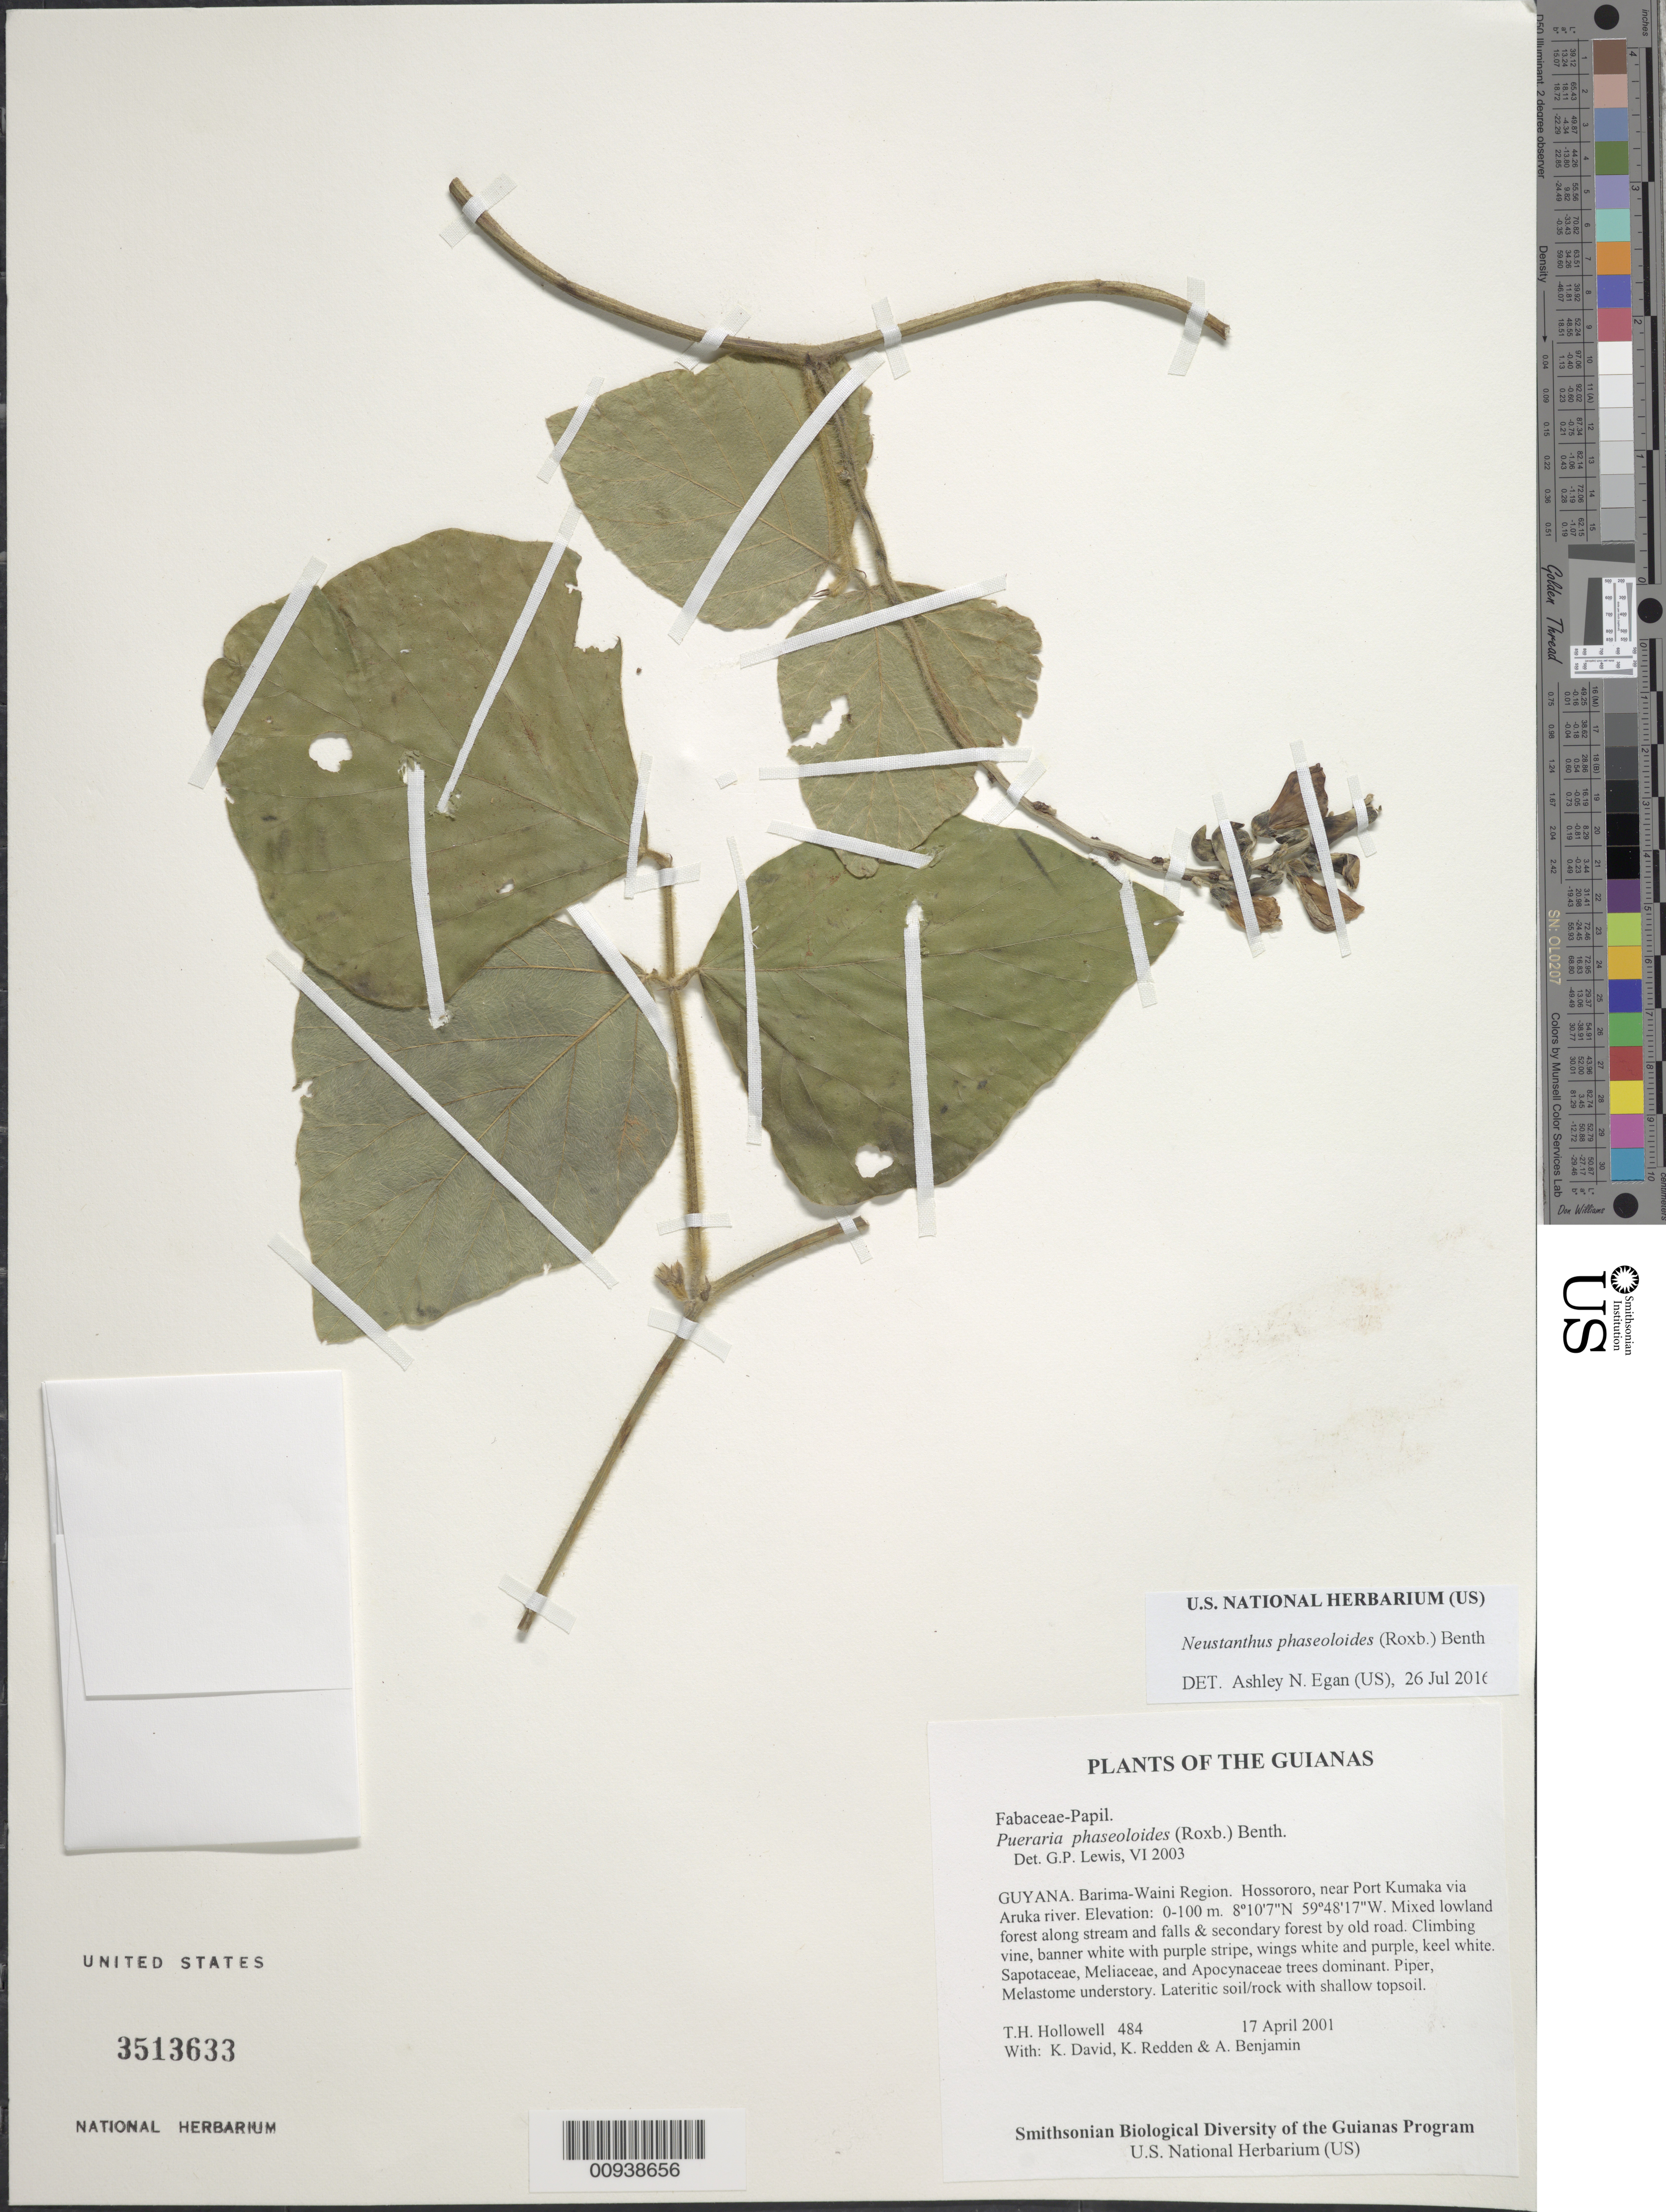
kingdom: Plantae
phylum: Tracheophyta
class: Magnoliopsida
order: Fabales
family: Fabaceae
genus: Neustanthus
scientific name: Neustanthus phaseoloides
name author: (Roxb.) Benth.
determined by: Egan, Ashley N., (US), Smithsonian Institution - National Museum of Natural History (UNITED STATES)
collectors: T. Hollowell, K. David, K. M. Redden & A. Benjamin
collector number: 484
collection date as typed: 17 April 2001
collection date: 2001-04-17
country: Guyana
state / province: Barima-Waini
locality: Hossororo, near Port Kumaka via Aruka river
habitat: Mixed lowland forest along stream and falls & secondary forest by old road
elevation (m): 0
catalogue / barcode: US 3513633